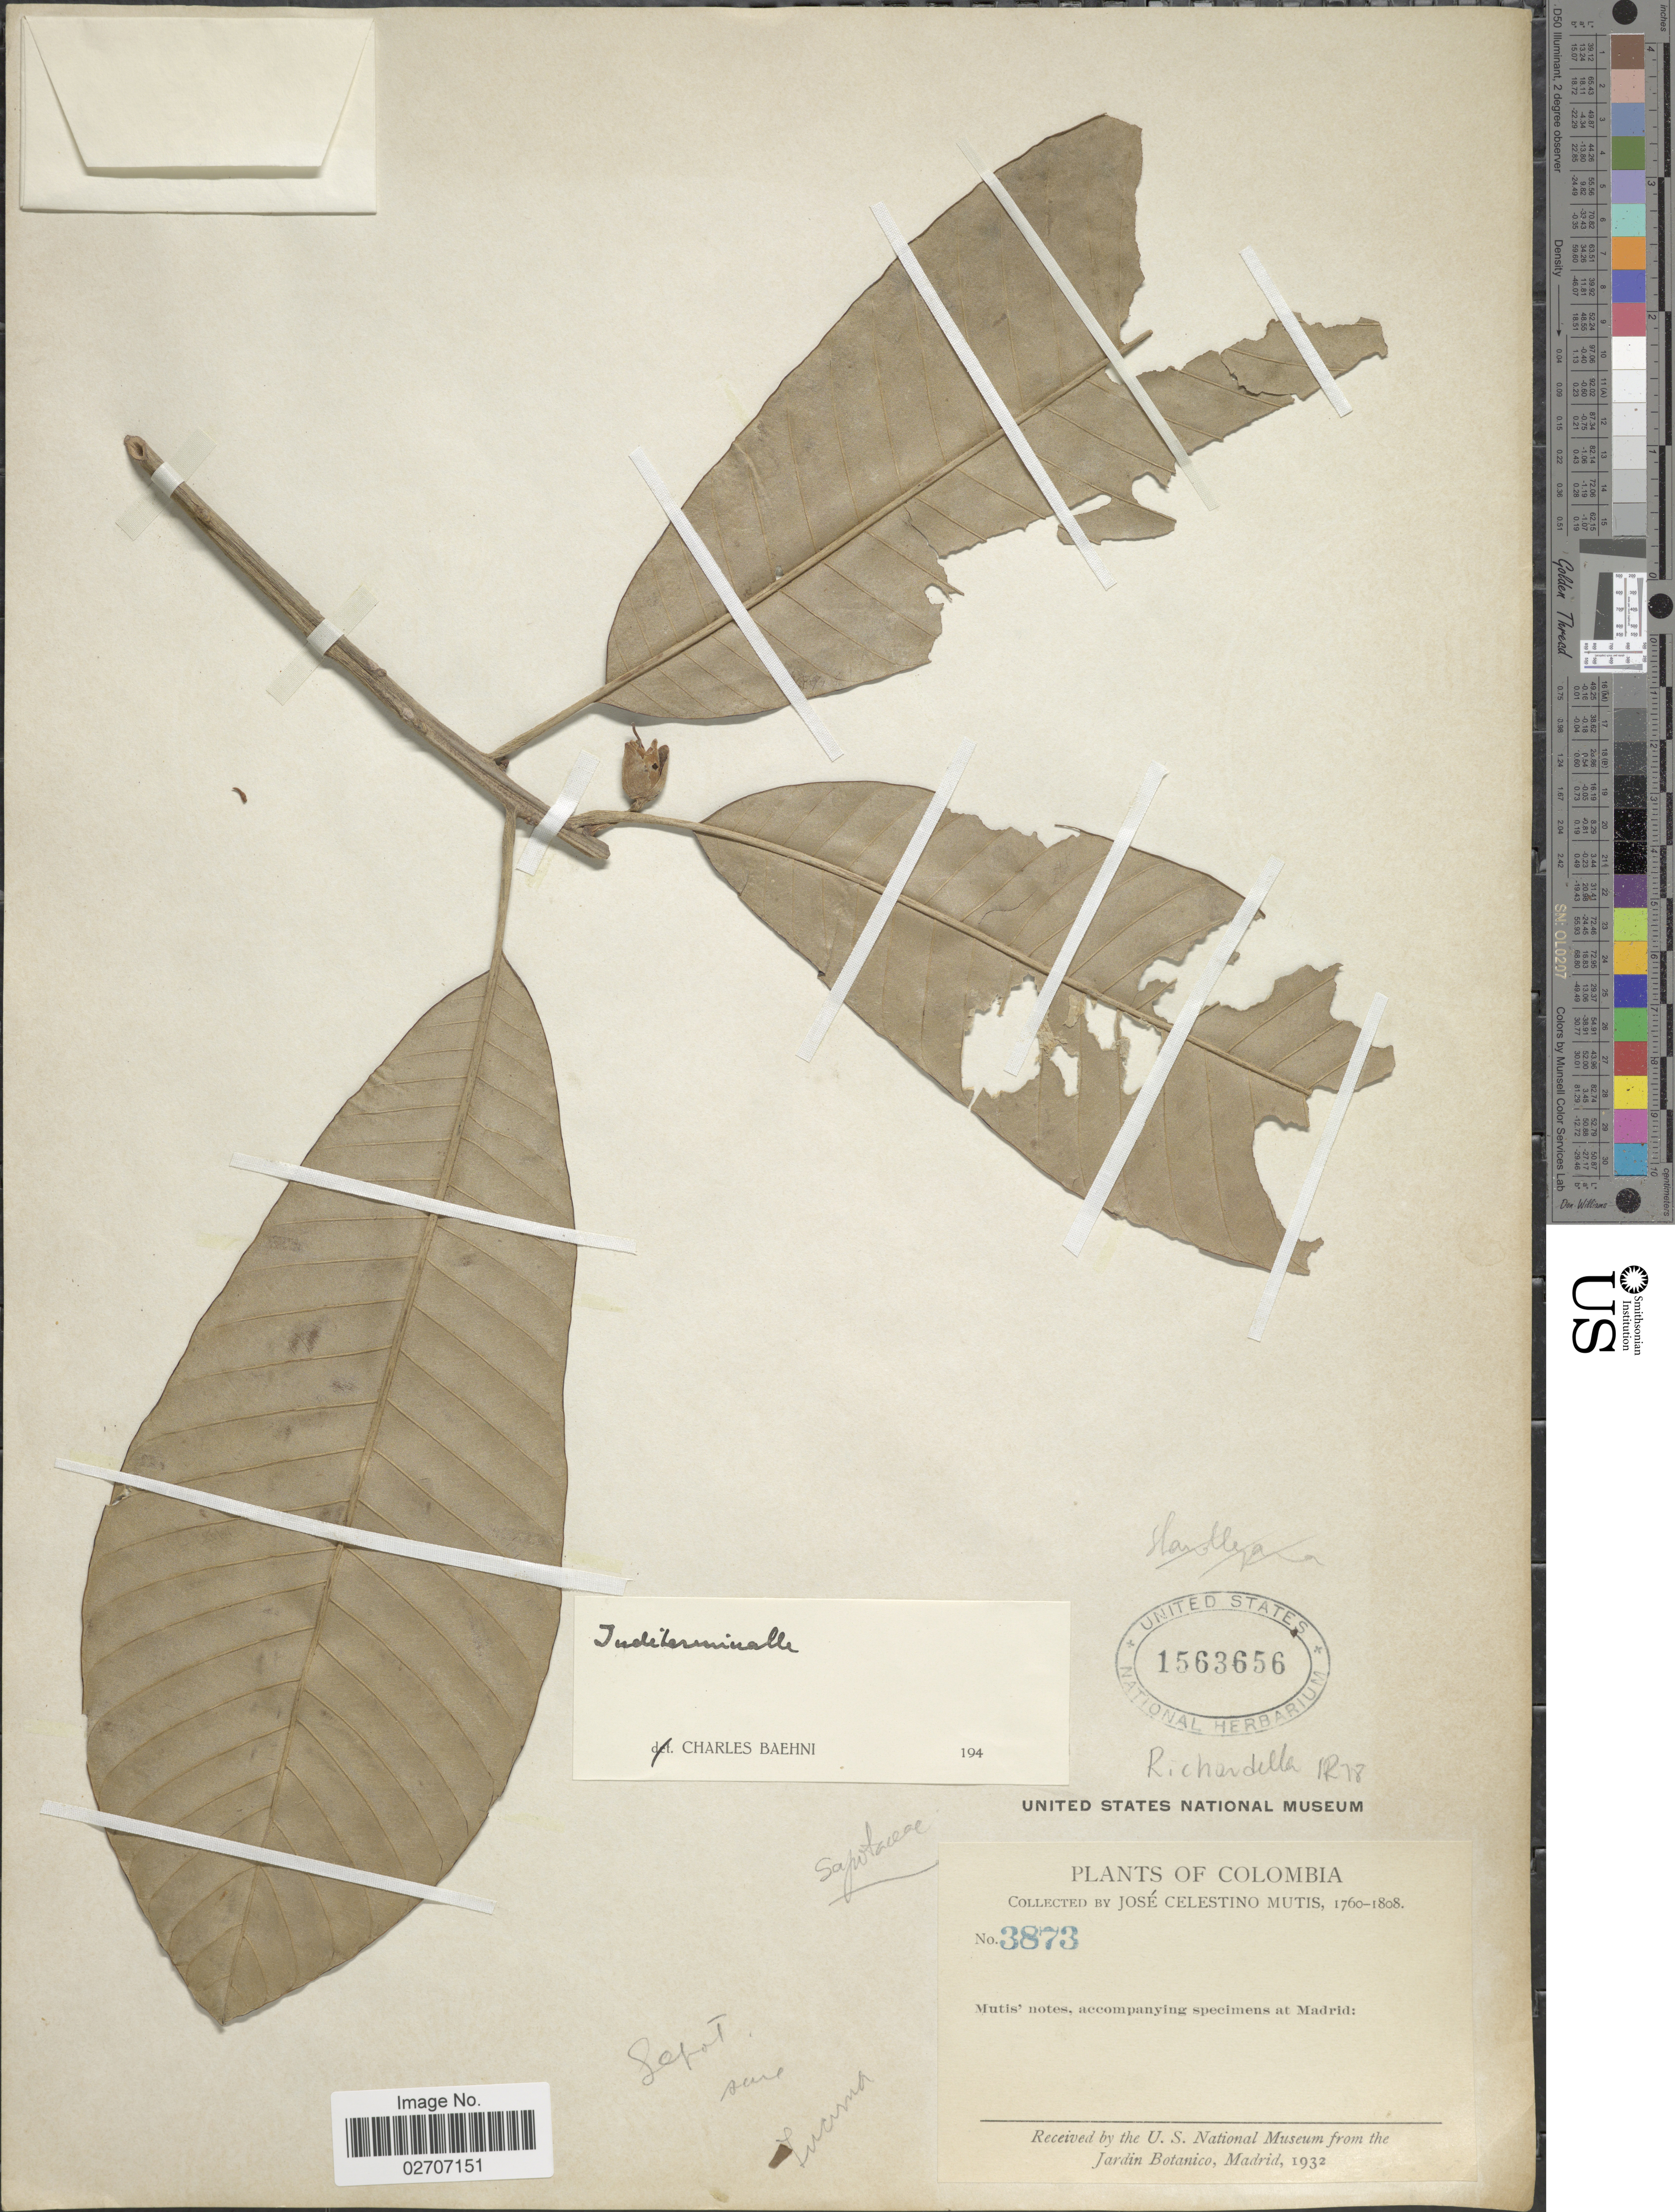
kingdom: Plantae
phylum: Tracheophyta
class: Magnoliopsida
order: Ericales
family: Sapotaceae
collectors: J. C. B. Mutis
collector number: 3873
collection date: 1760/1808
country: Colombia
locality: Colombia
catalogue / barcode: US 1563656